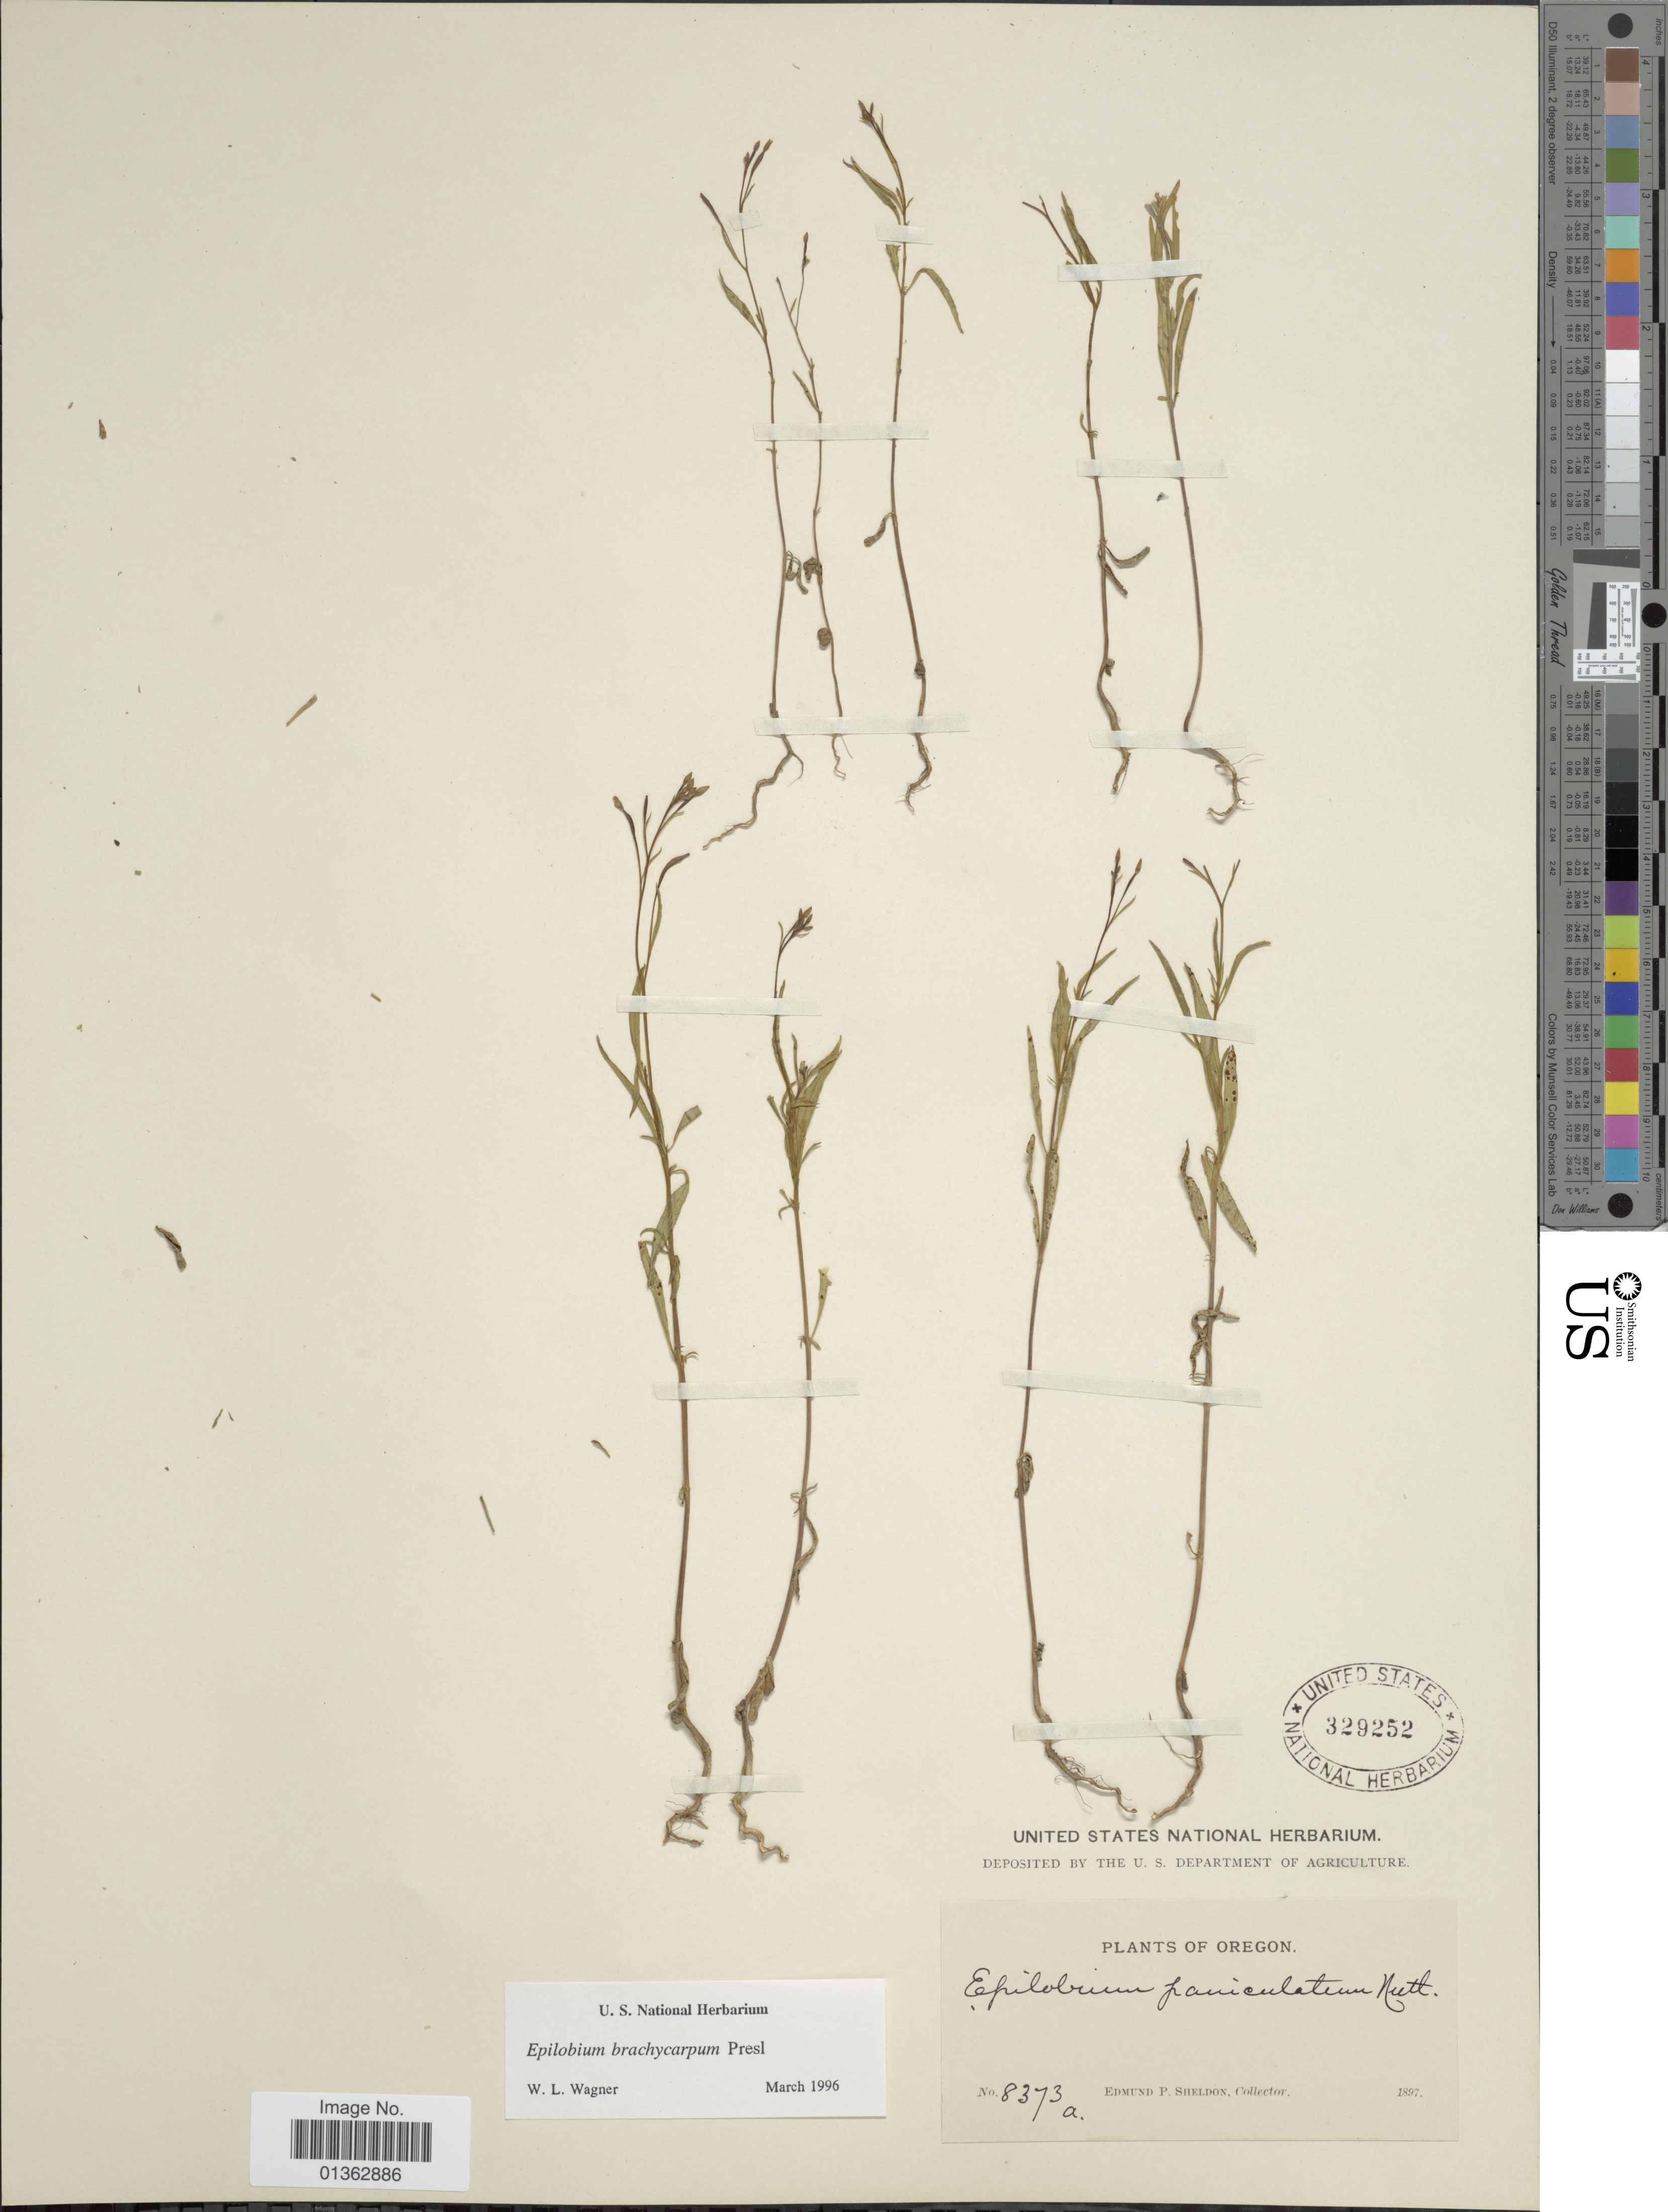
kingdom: Plantae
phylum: Tracheophyta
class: Magnoliopsida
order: Myrtales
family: Onagraceae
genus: Epilobium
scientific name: Epilobium brachycarpum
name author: C. Presl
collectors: E. P. Sheldon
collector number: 8373a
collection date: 1897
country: United States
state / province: Oregon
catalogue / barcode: US 329252